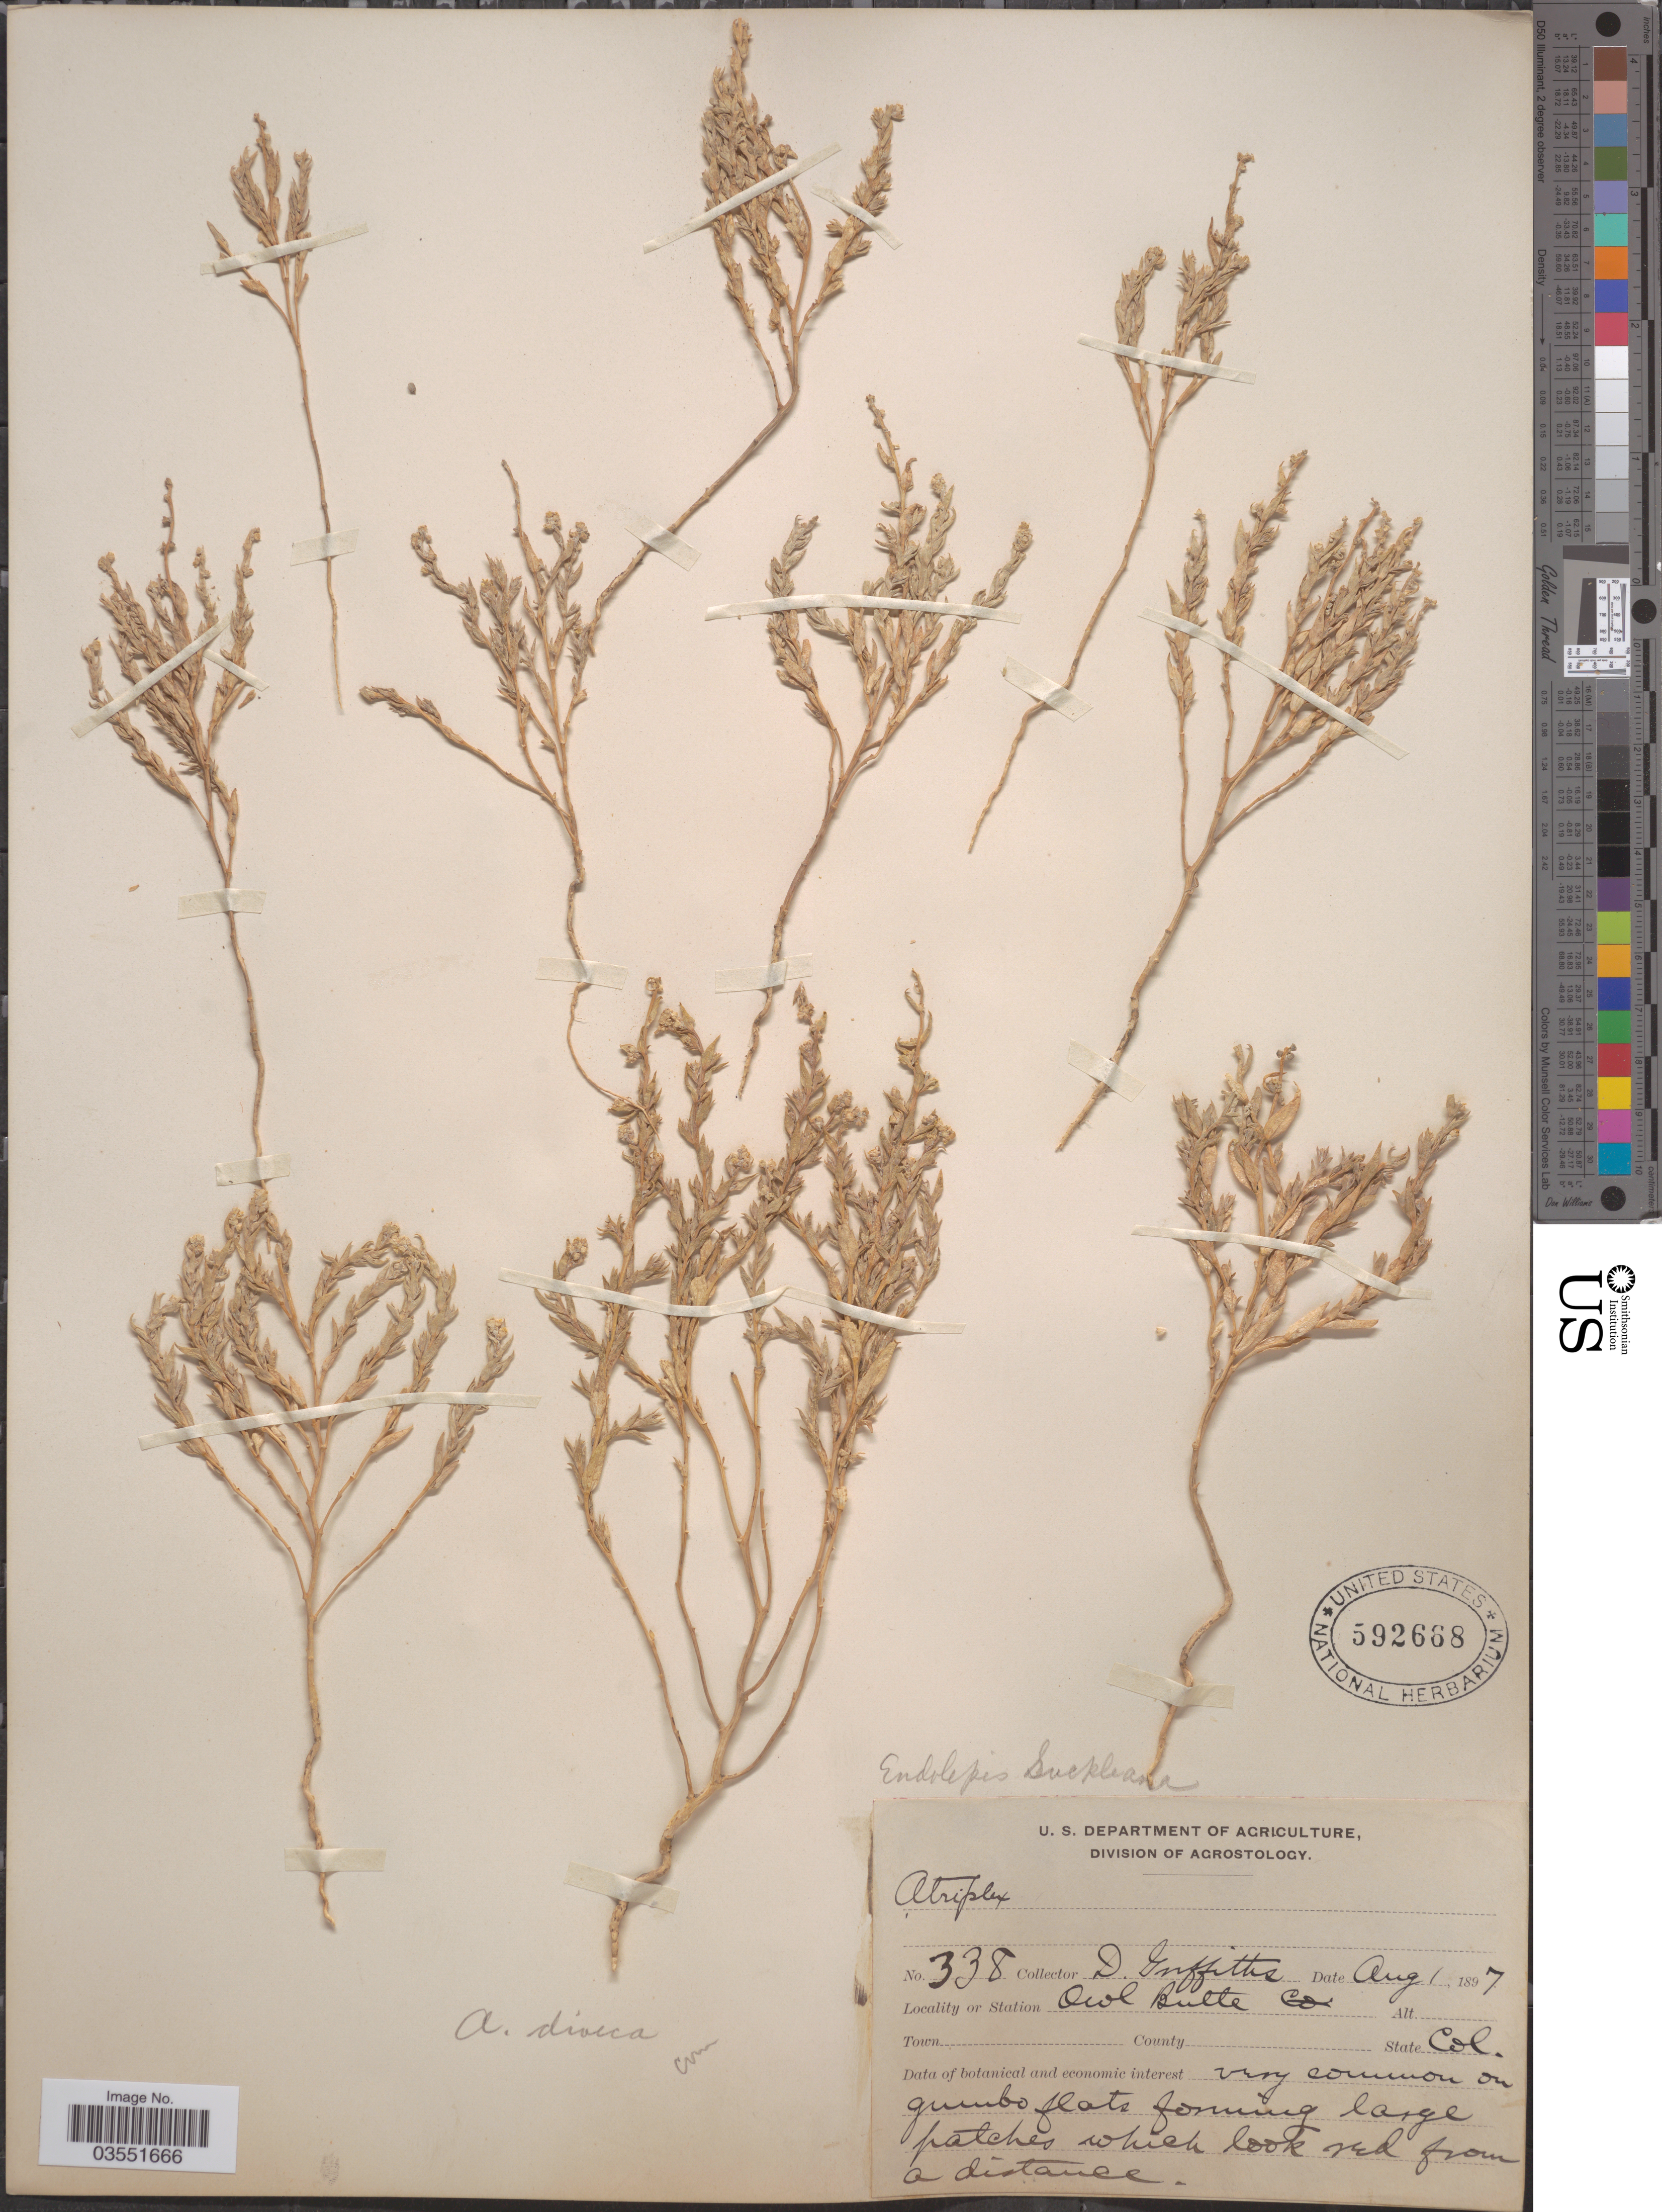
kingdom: Plantae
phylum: Tracheophyta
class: Magnoliopsida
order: Caryophyllales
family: Amaranthaceae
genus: Stutzia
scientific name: Stutzia dioica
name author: (Nutt.) E.H. Zacharias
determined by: Strong, Mark T., (BOT), Smithsonian Institution - National Museum of Natural History (UNITED STATES)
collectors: D. Griffiths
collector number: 338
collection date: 1897-08-01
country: United States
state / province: Colorado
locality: Station Owl Butte Co.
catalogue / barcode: US 592668